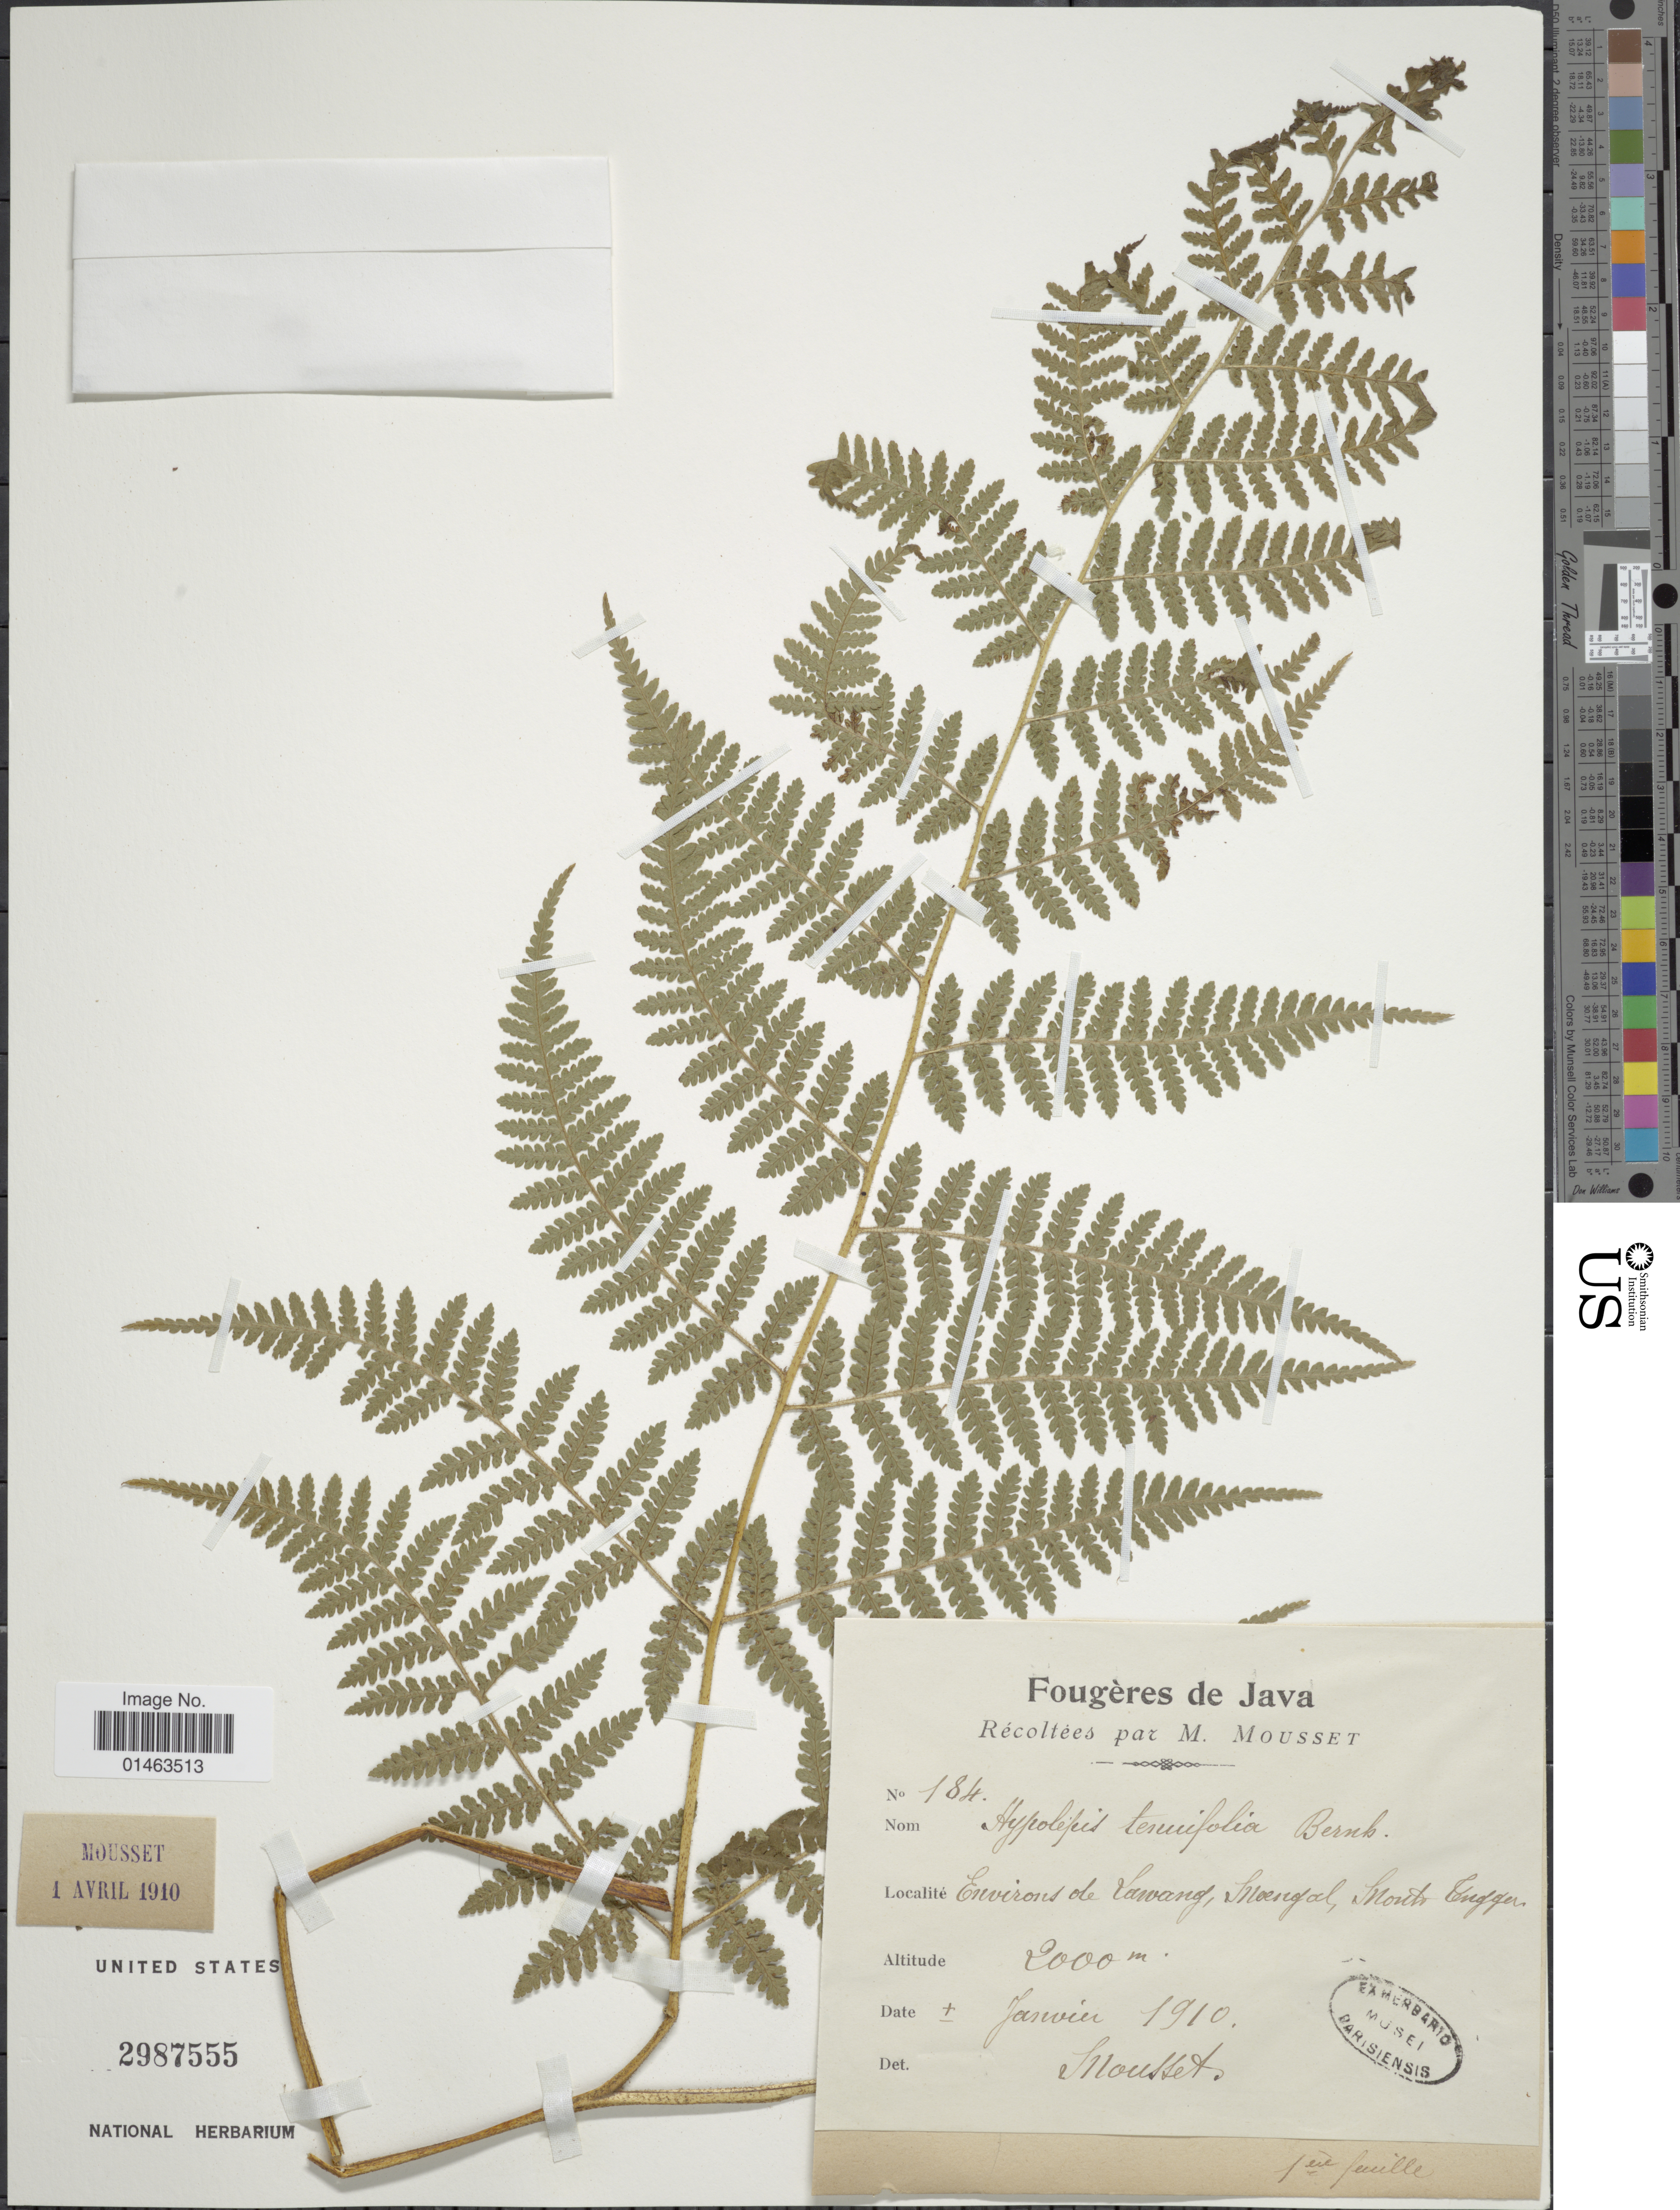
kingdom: Plantae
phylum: Tracheophyta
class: Polypodiopsida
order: Polypodiales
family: Dennstaedtiaceae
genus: Hypolepis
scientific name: Hypolepis tenuifolia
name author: (G. Forst.) Bernh.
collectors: M. Mousset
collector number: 184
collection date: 1910-01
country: Indonesia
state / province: Java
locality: Environt de Lawang, Inoergael, Imont Engger [interpreted]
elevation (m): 2000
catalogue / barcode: US 2987555